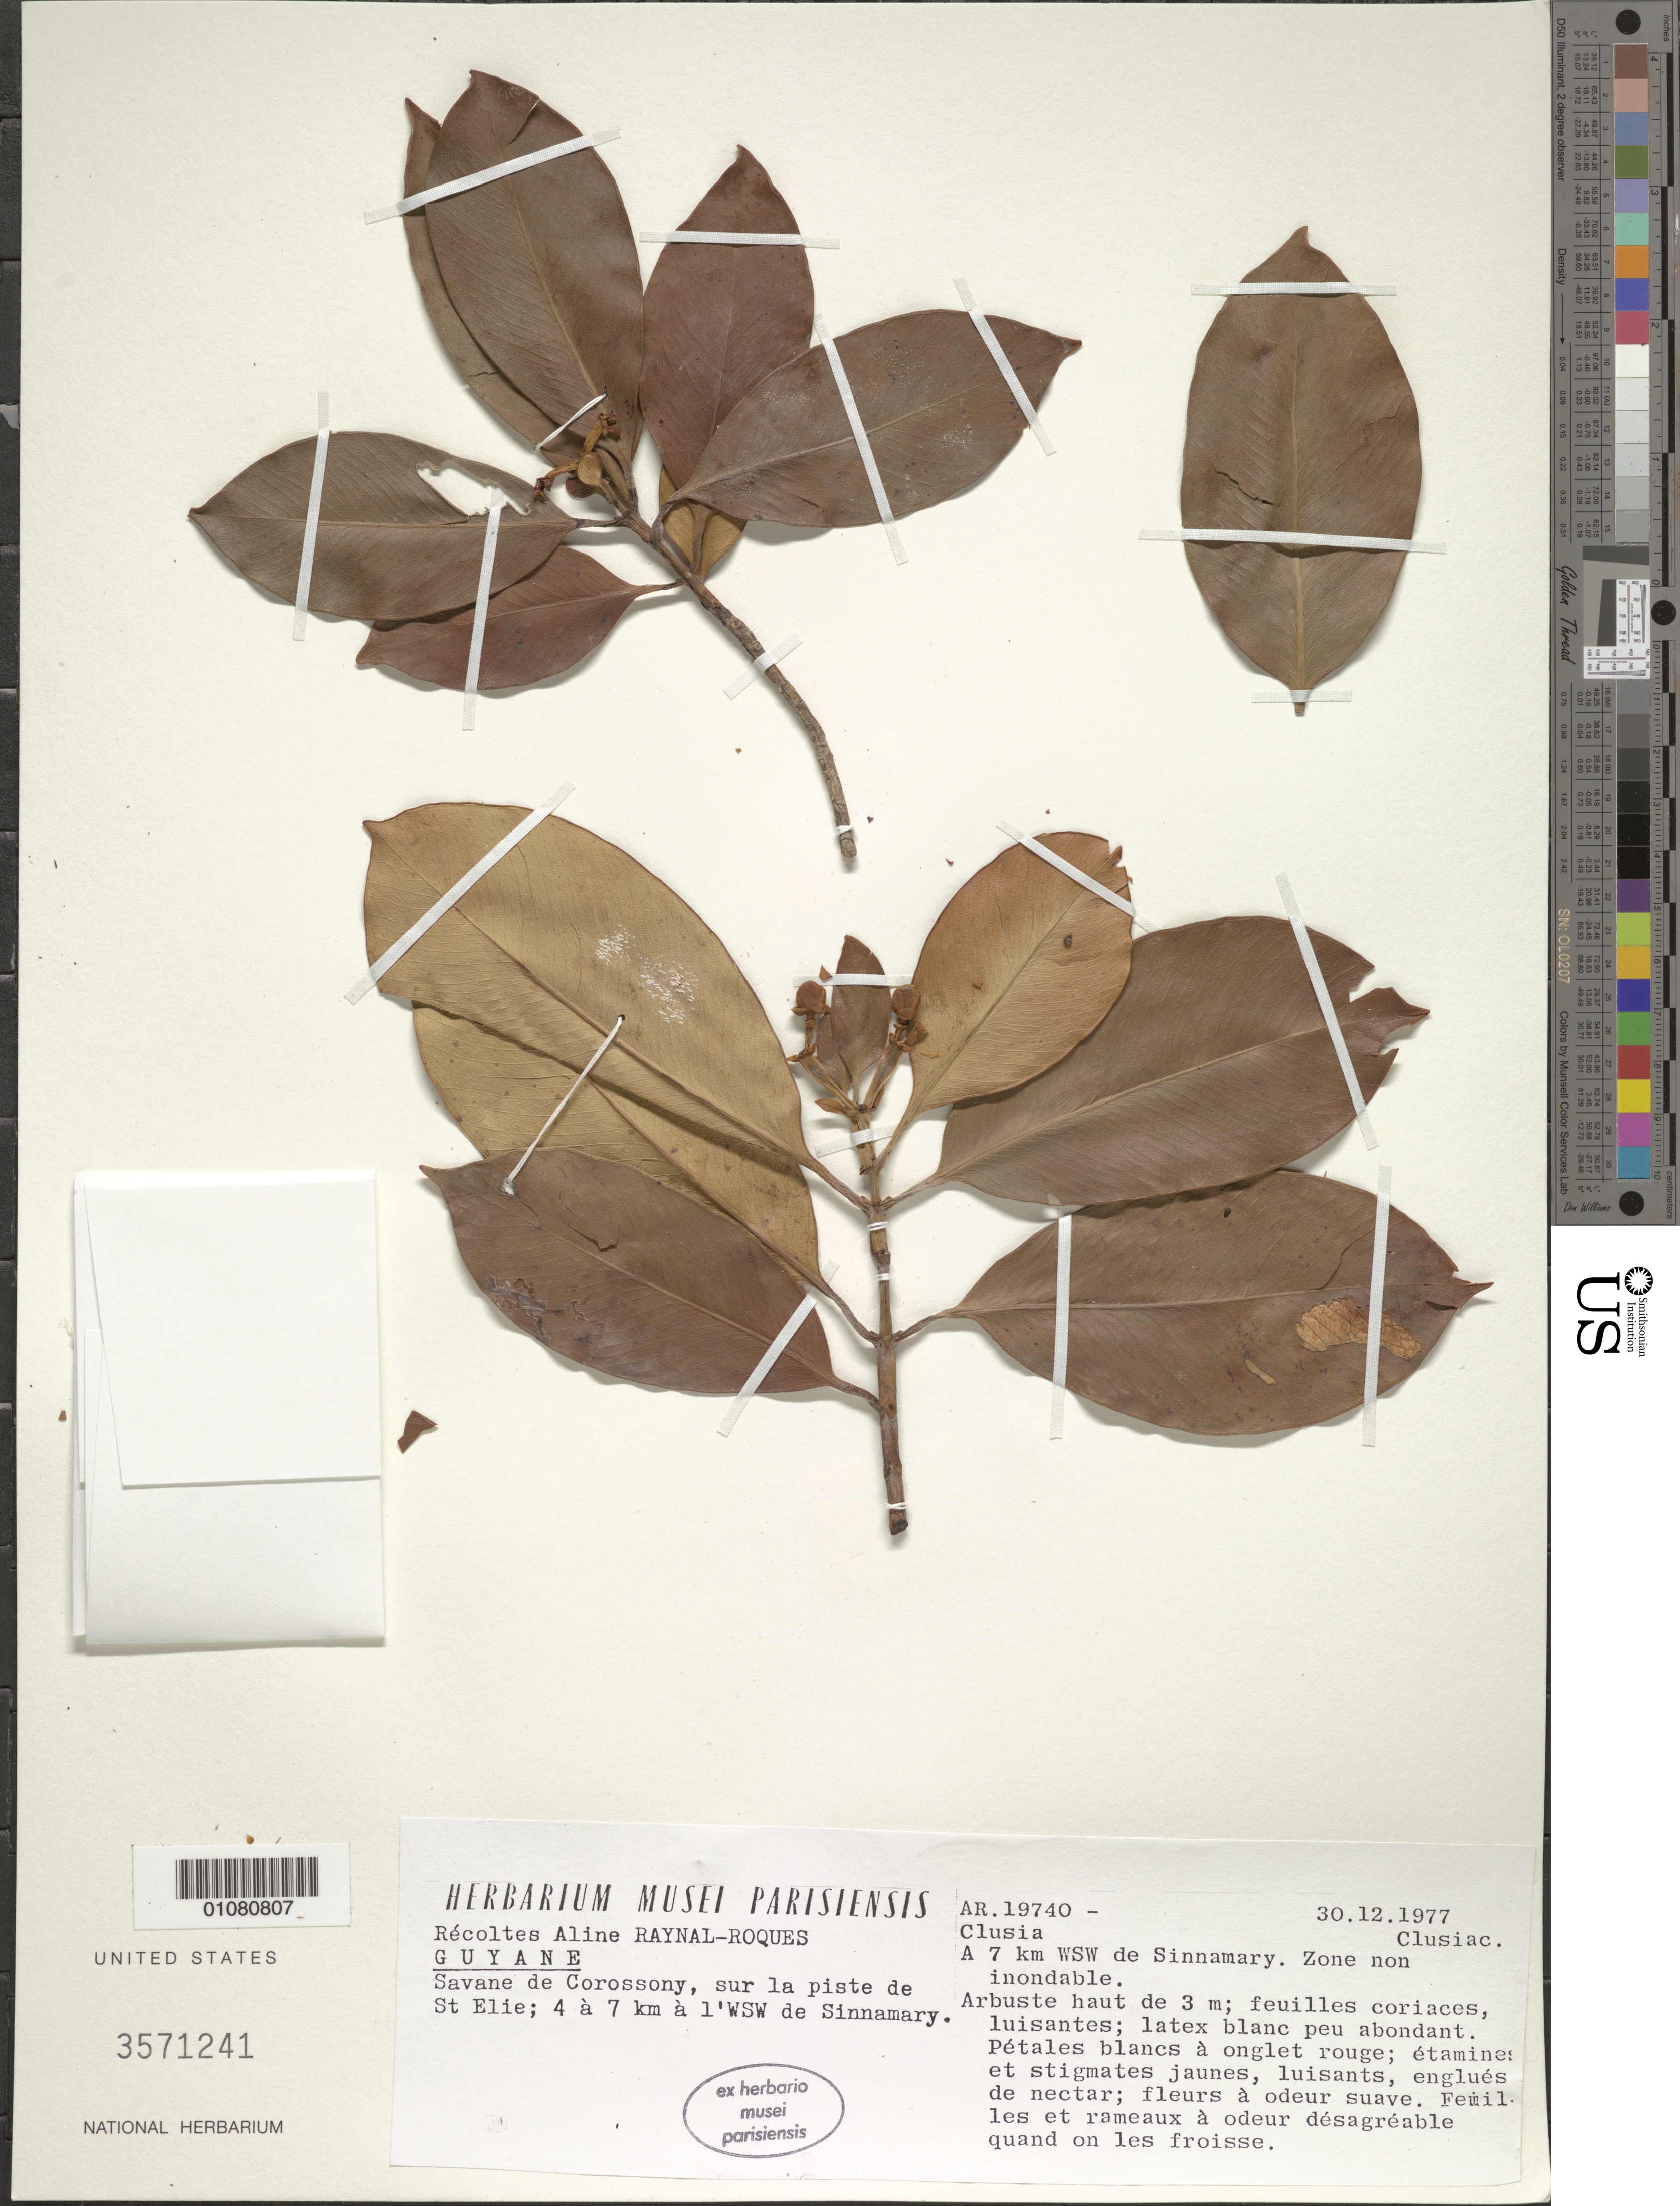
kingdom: Plantae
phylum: Tracheophyta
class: Magnoliopsida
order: Malpighiales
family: Clusiaceae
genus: Clusia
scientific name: Clusia sp.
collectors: A. M. Raynal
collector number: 19740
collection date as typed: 30-Dec-77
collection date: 1977-12-30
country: French Guiana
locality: Savane de Corossony, sur la piste de St. Elie, 7km a l'WSW de Sinnamary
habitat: Zone non inondable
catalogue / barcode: US 3571241